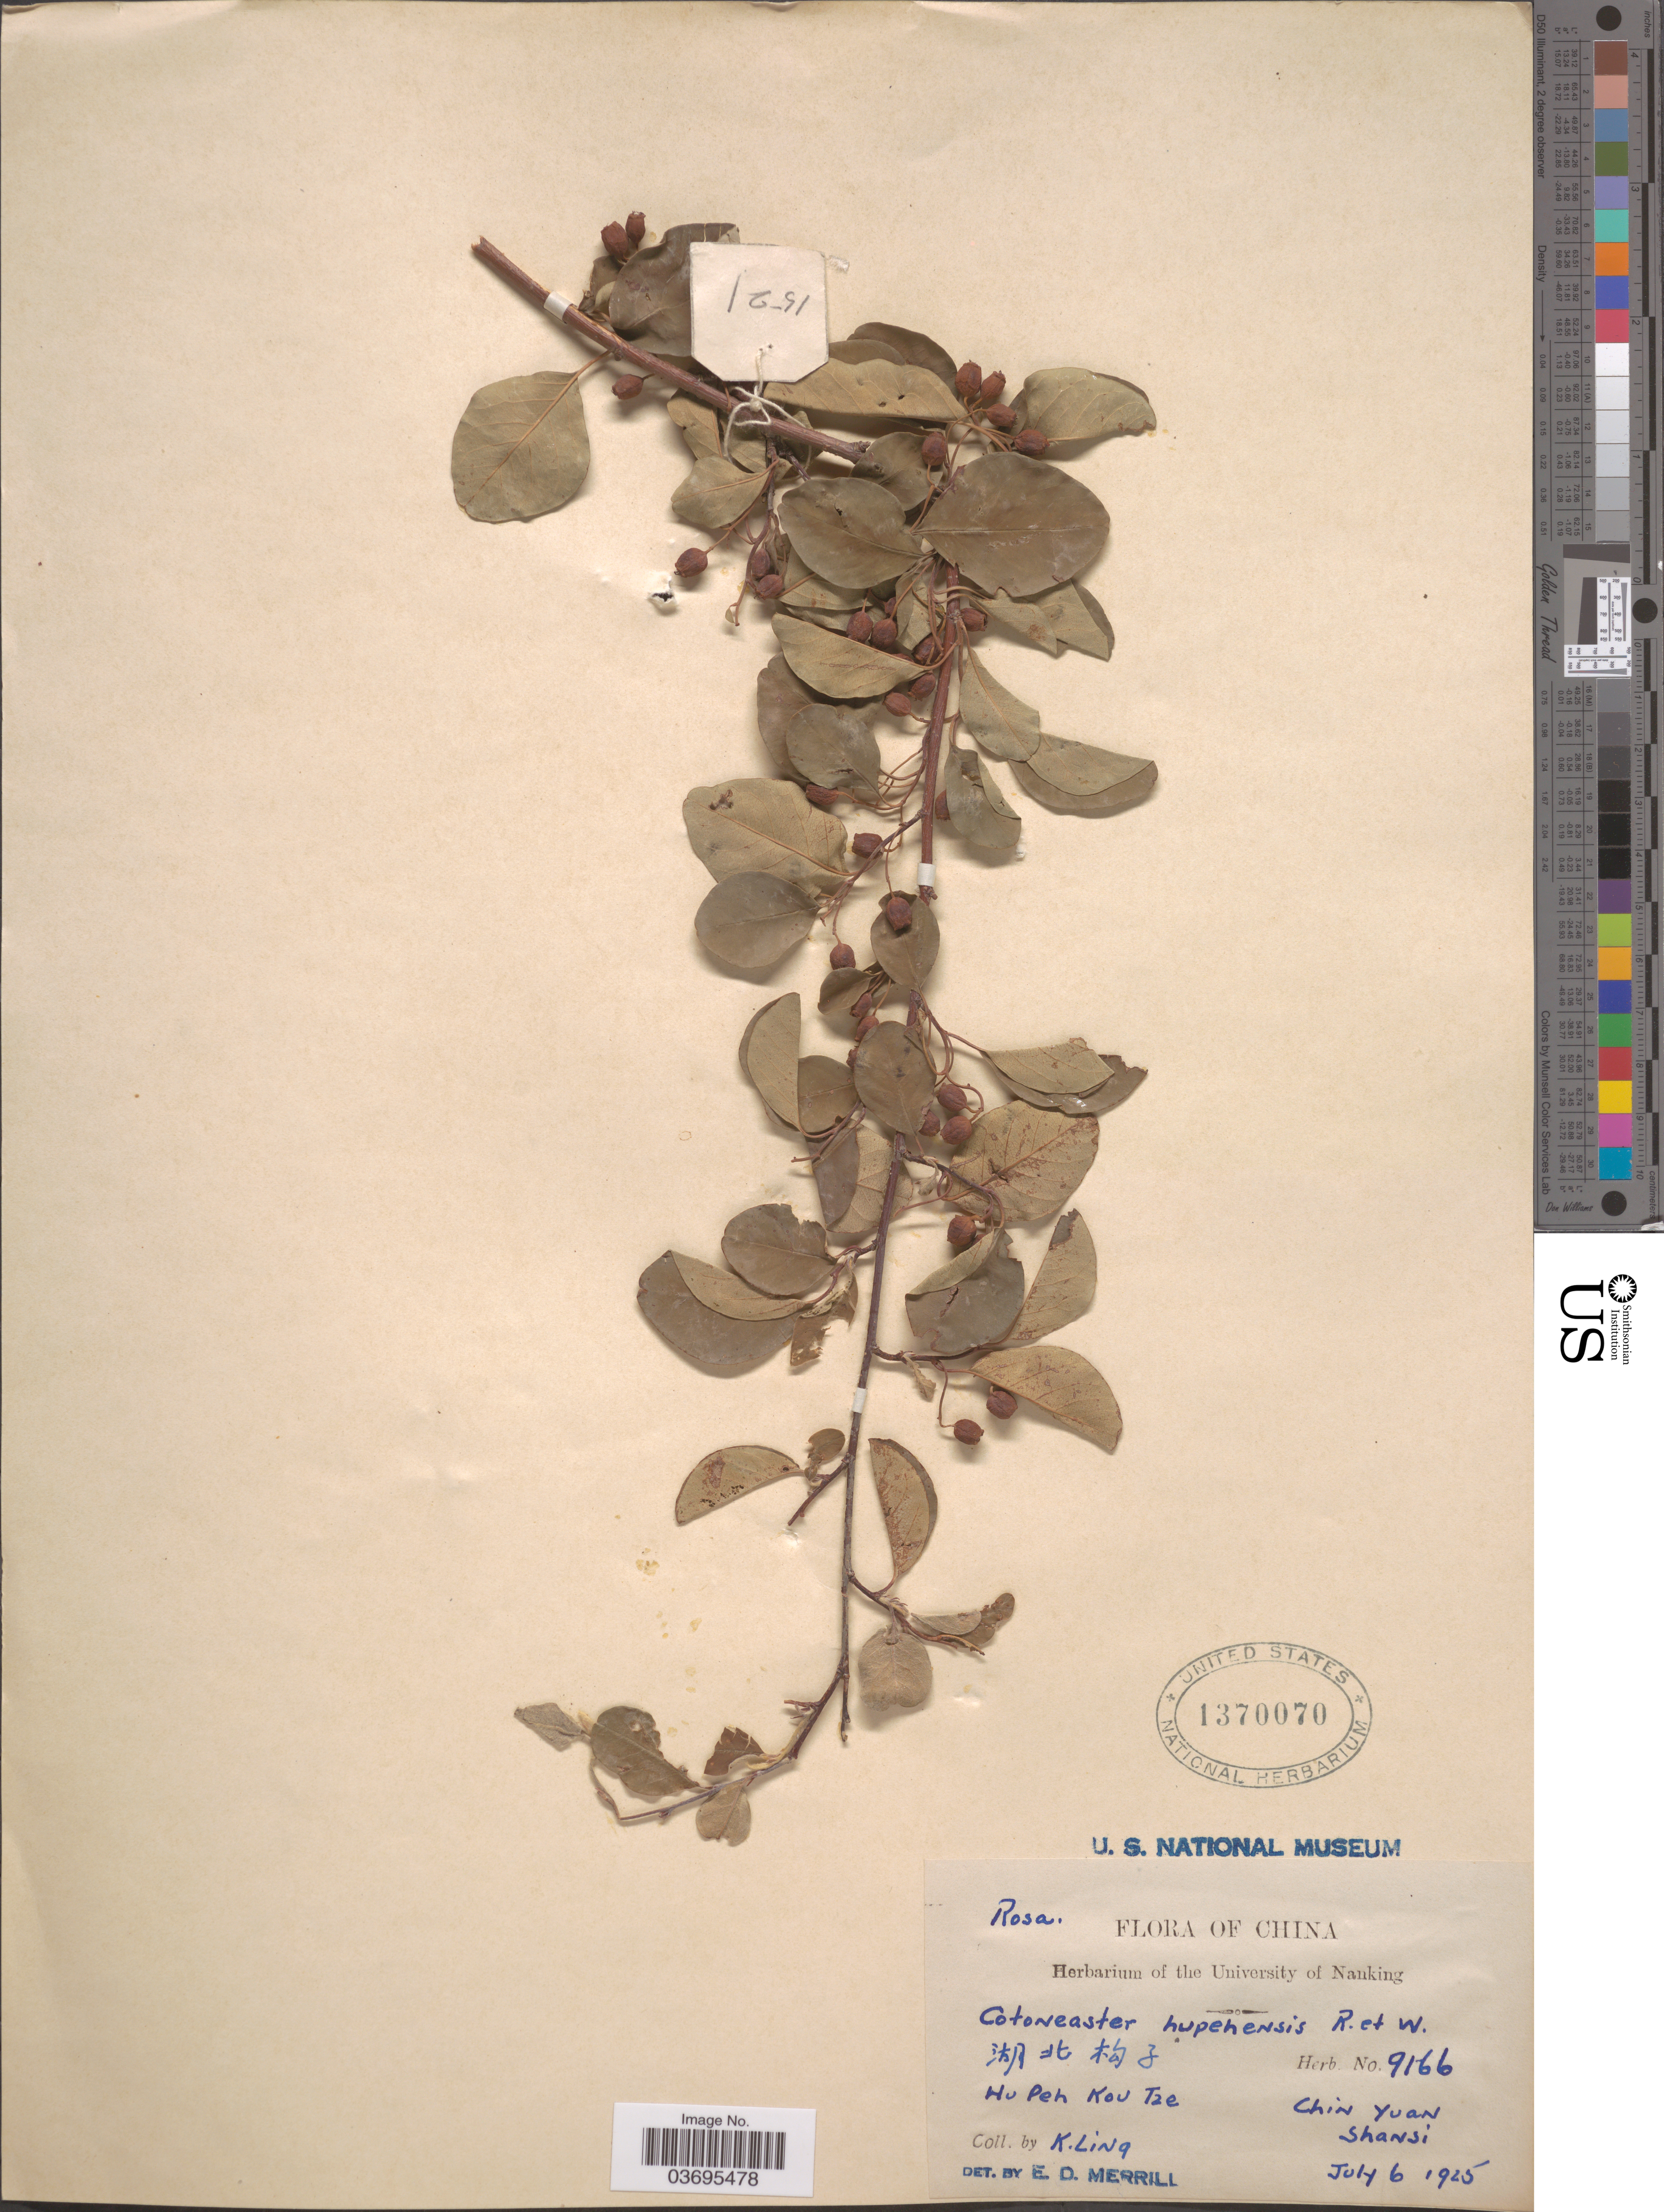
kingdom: Plantae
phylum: Tracheophyta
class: Magnoliopsida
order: Rosales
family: Rosaceae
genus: Cotoneaster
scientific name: Cotoneaster hupehensis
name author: Rehder & E.H. Wilson in Sarg.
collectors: K. Ling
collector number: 9166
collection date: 1925-07-06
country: China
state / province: Shanxi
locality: Hu Peh Kou Tze, Chin Yuan, Shansi.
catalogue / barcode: US 1370070